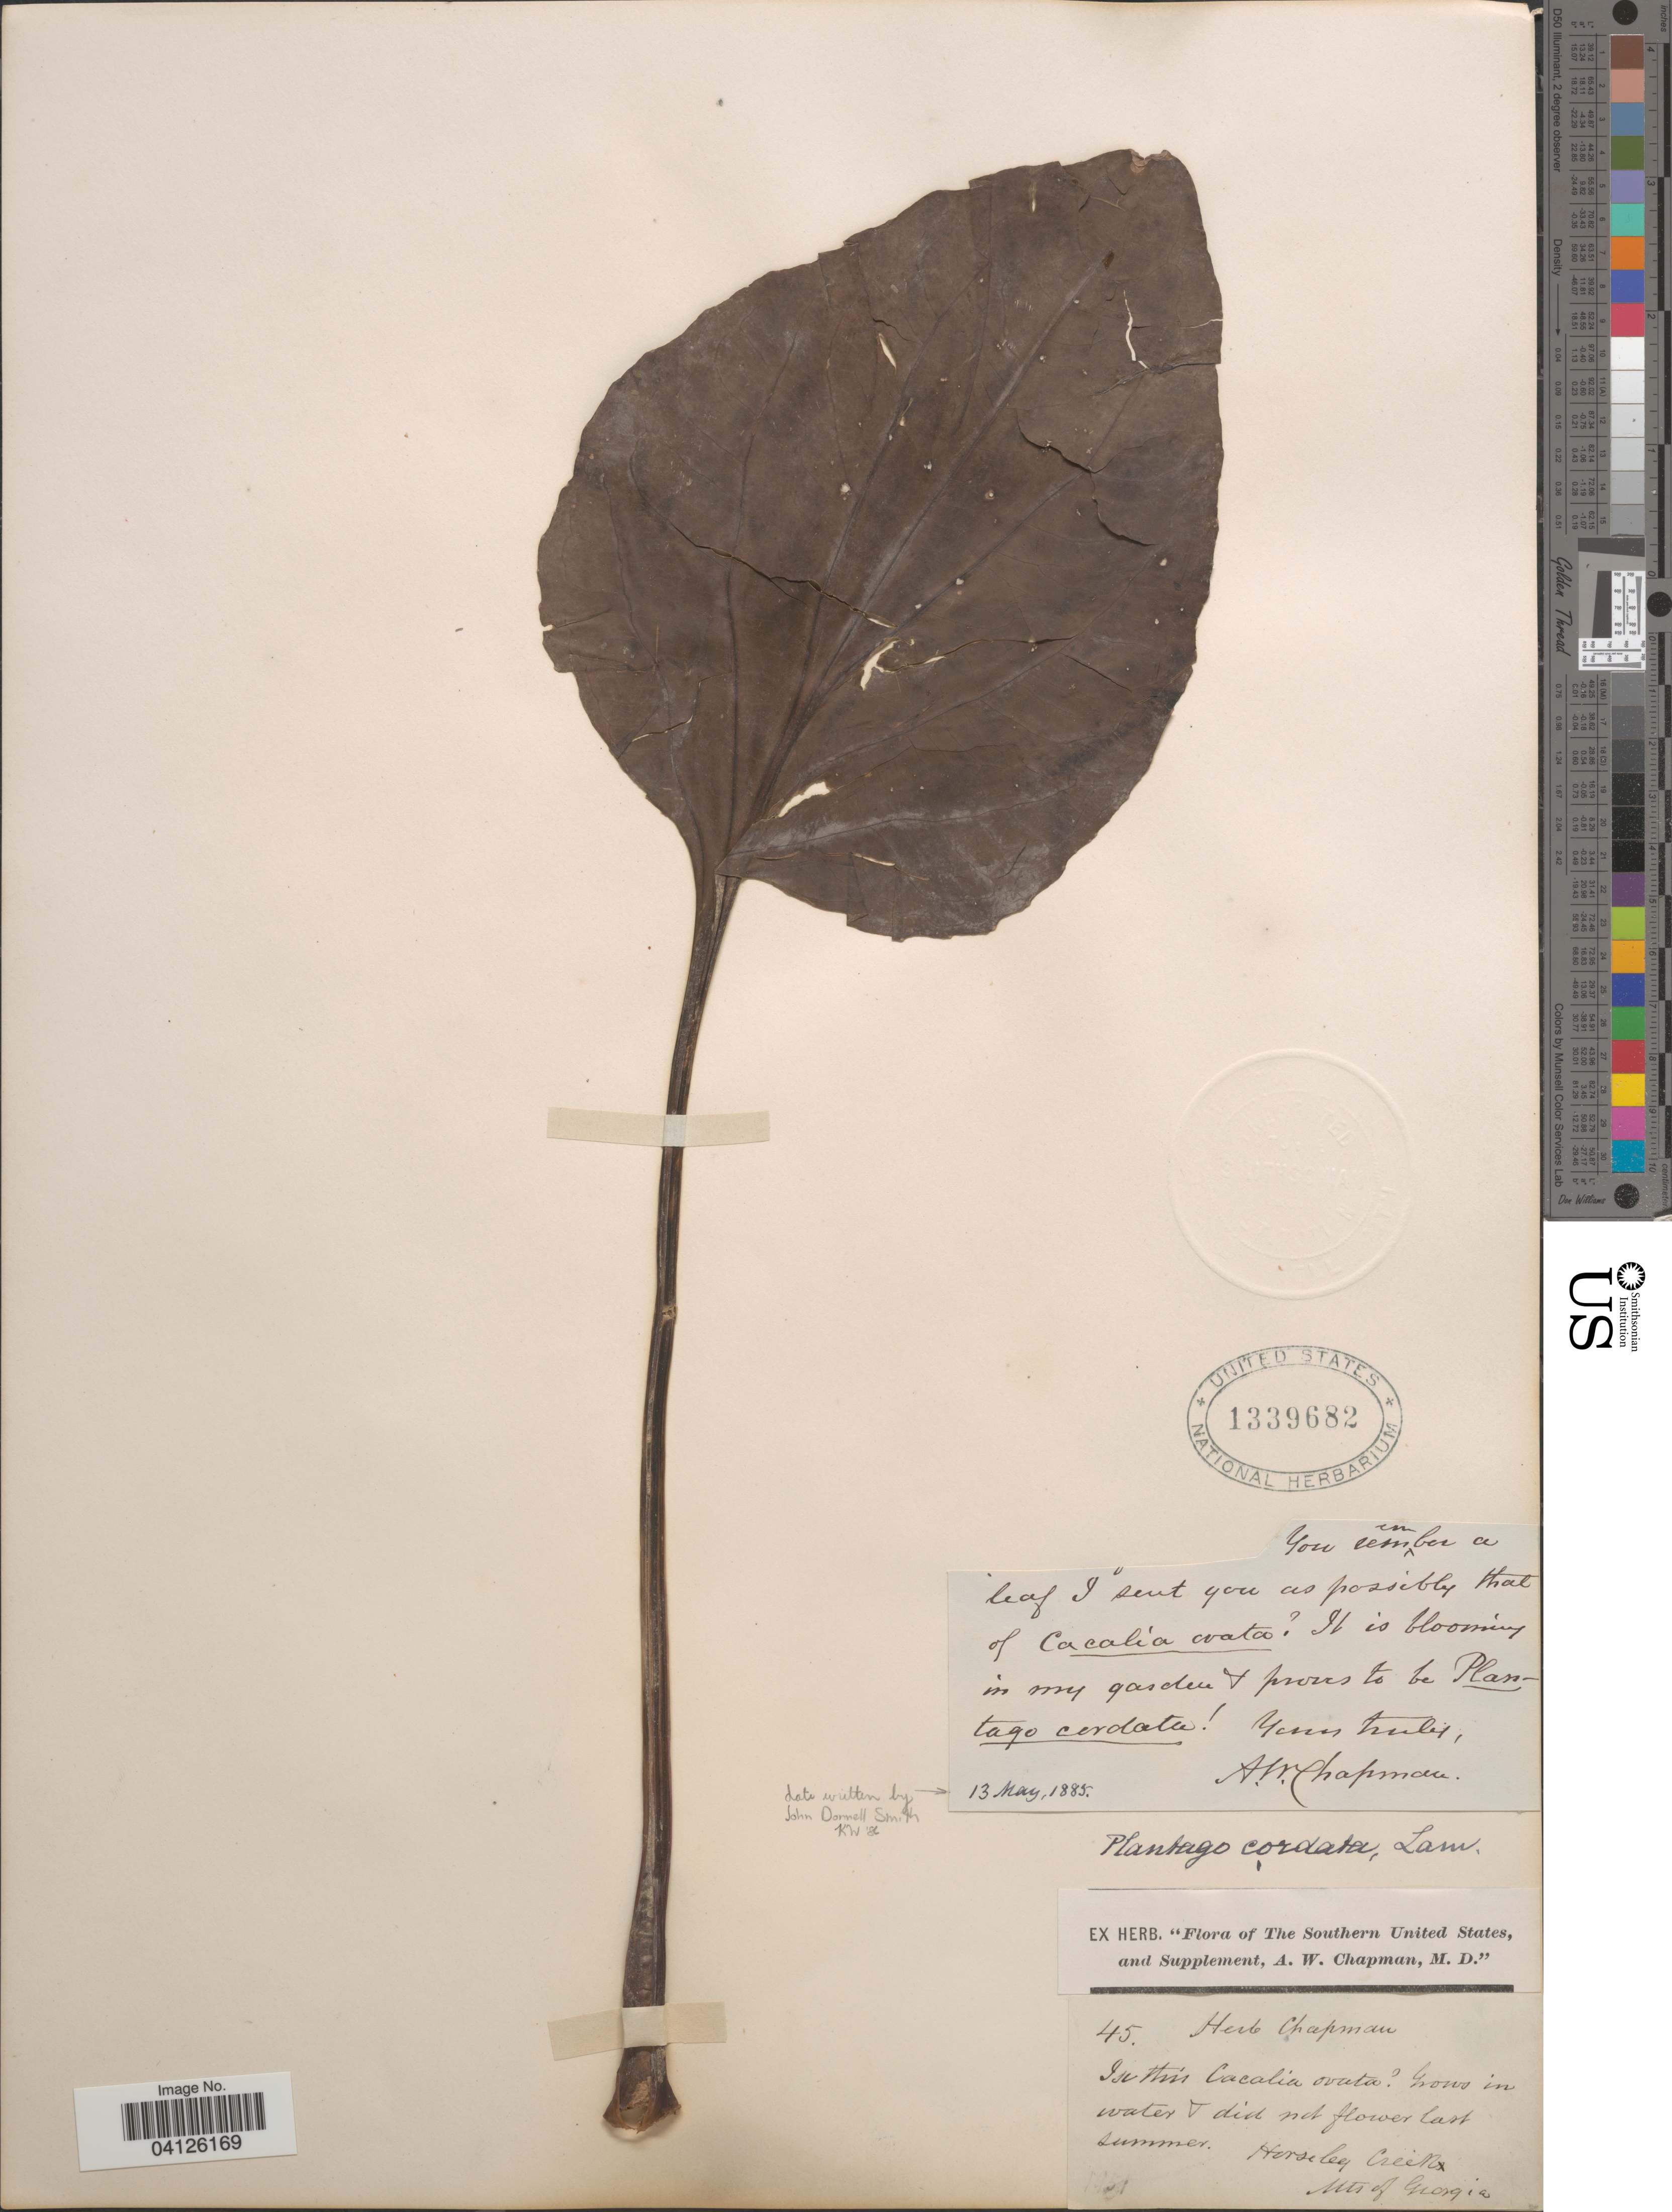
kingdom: Plantae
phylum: Tracheophyta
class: Magnoliopsida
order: Lamiales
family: Plantaginaceae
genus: Plantago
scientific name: Plantago cordata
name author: Lam.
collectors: ex herb. Chapman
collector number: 45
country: United States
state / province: Georgia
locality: Horsely Creek. Mts. of Georgia. The Southern United States, and Supplement.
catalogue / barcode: US 1339682